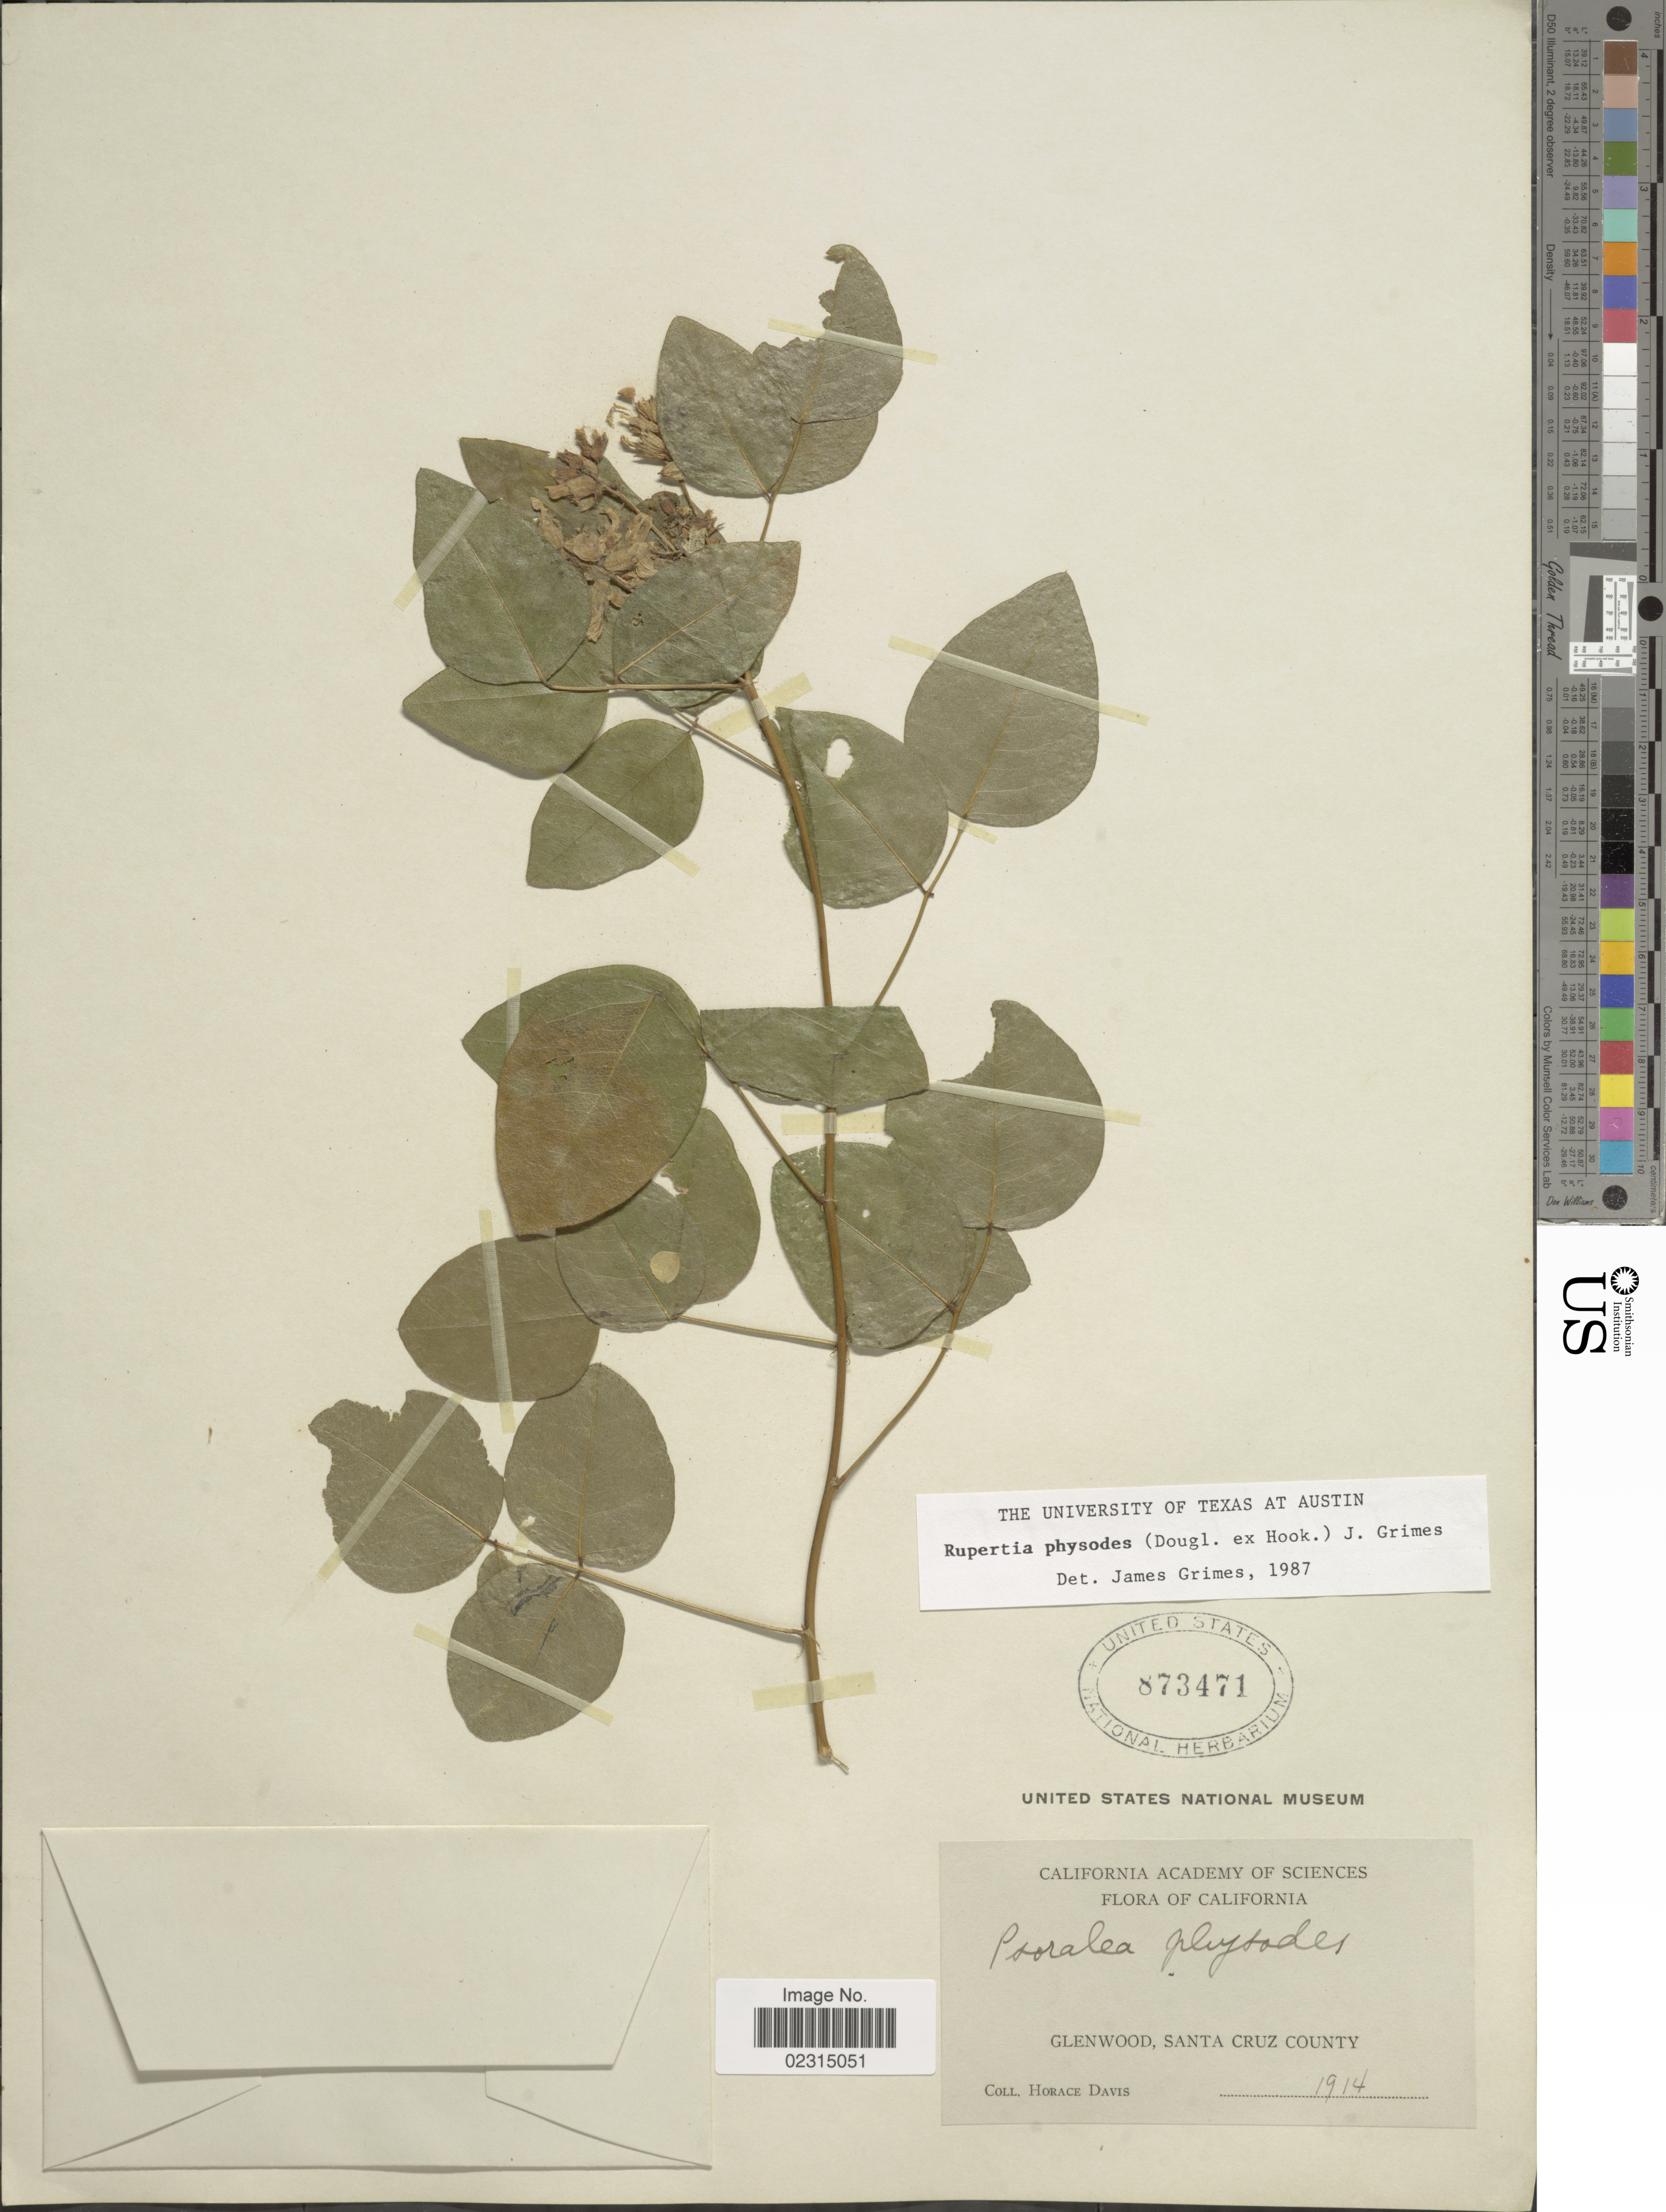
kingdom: Plantae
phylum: Tracheophyta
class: Magnoliopsida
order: Fabales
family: Fabaceae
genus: Rupertia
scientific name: Rupertia physodes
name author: (Douglas) J.W. Grimes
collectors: H. Davis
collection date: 1914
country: United States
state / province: California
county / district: Santa Cruz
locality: Glenwood, Santa Cruz County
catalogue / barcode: US 873471